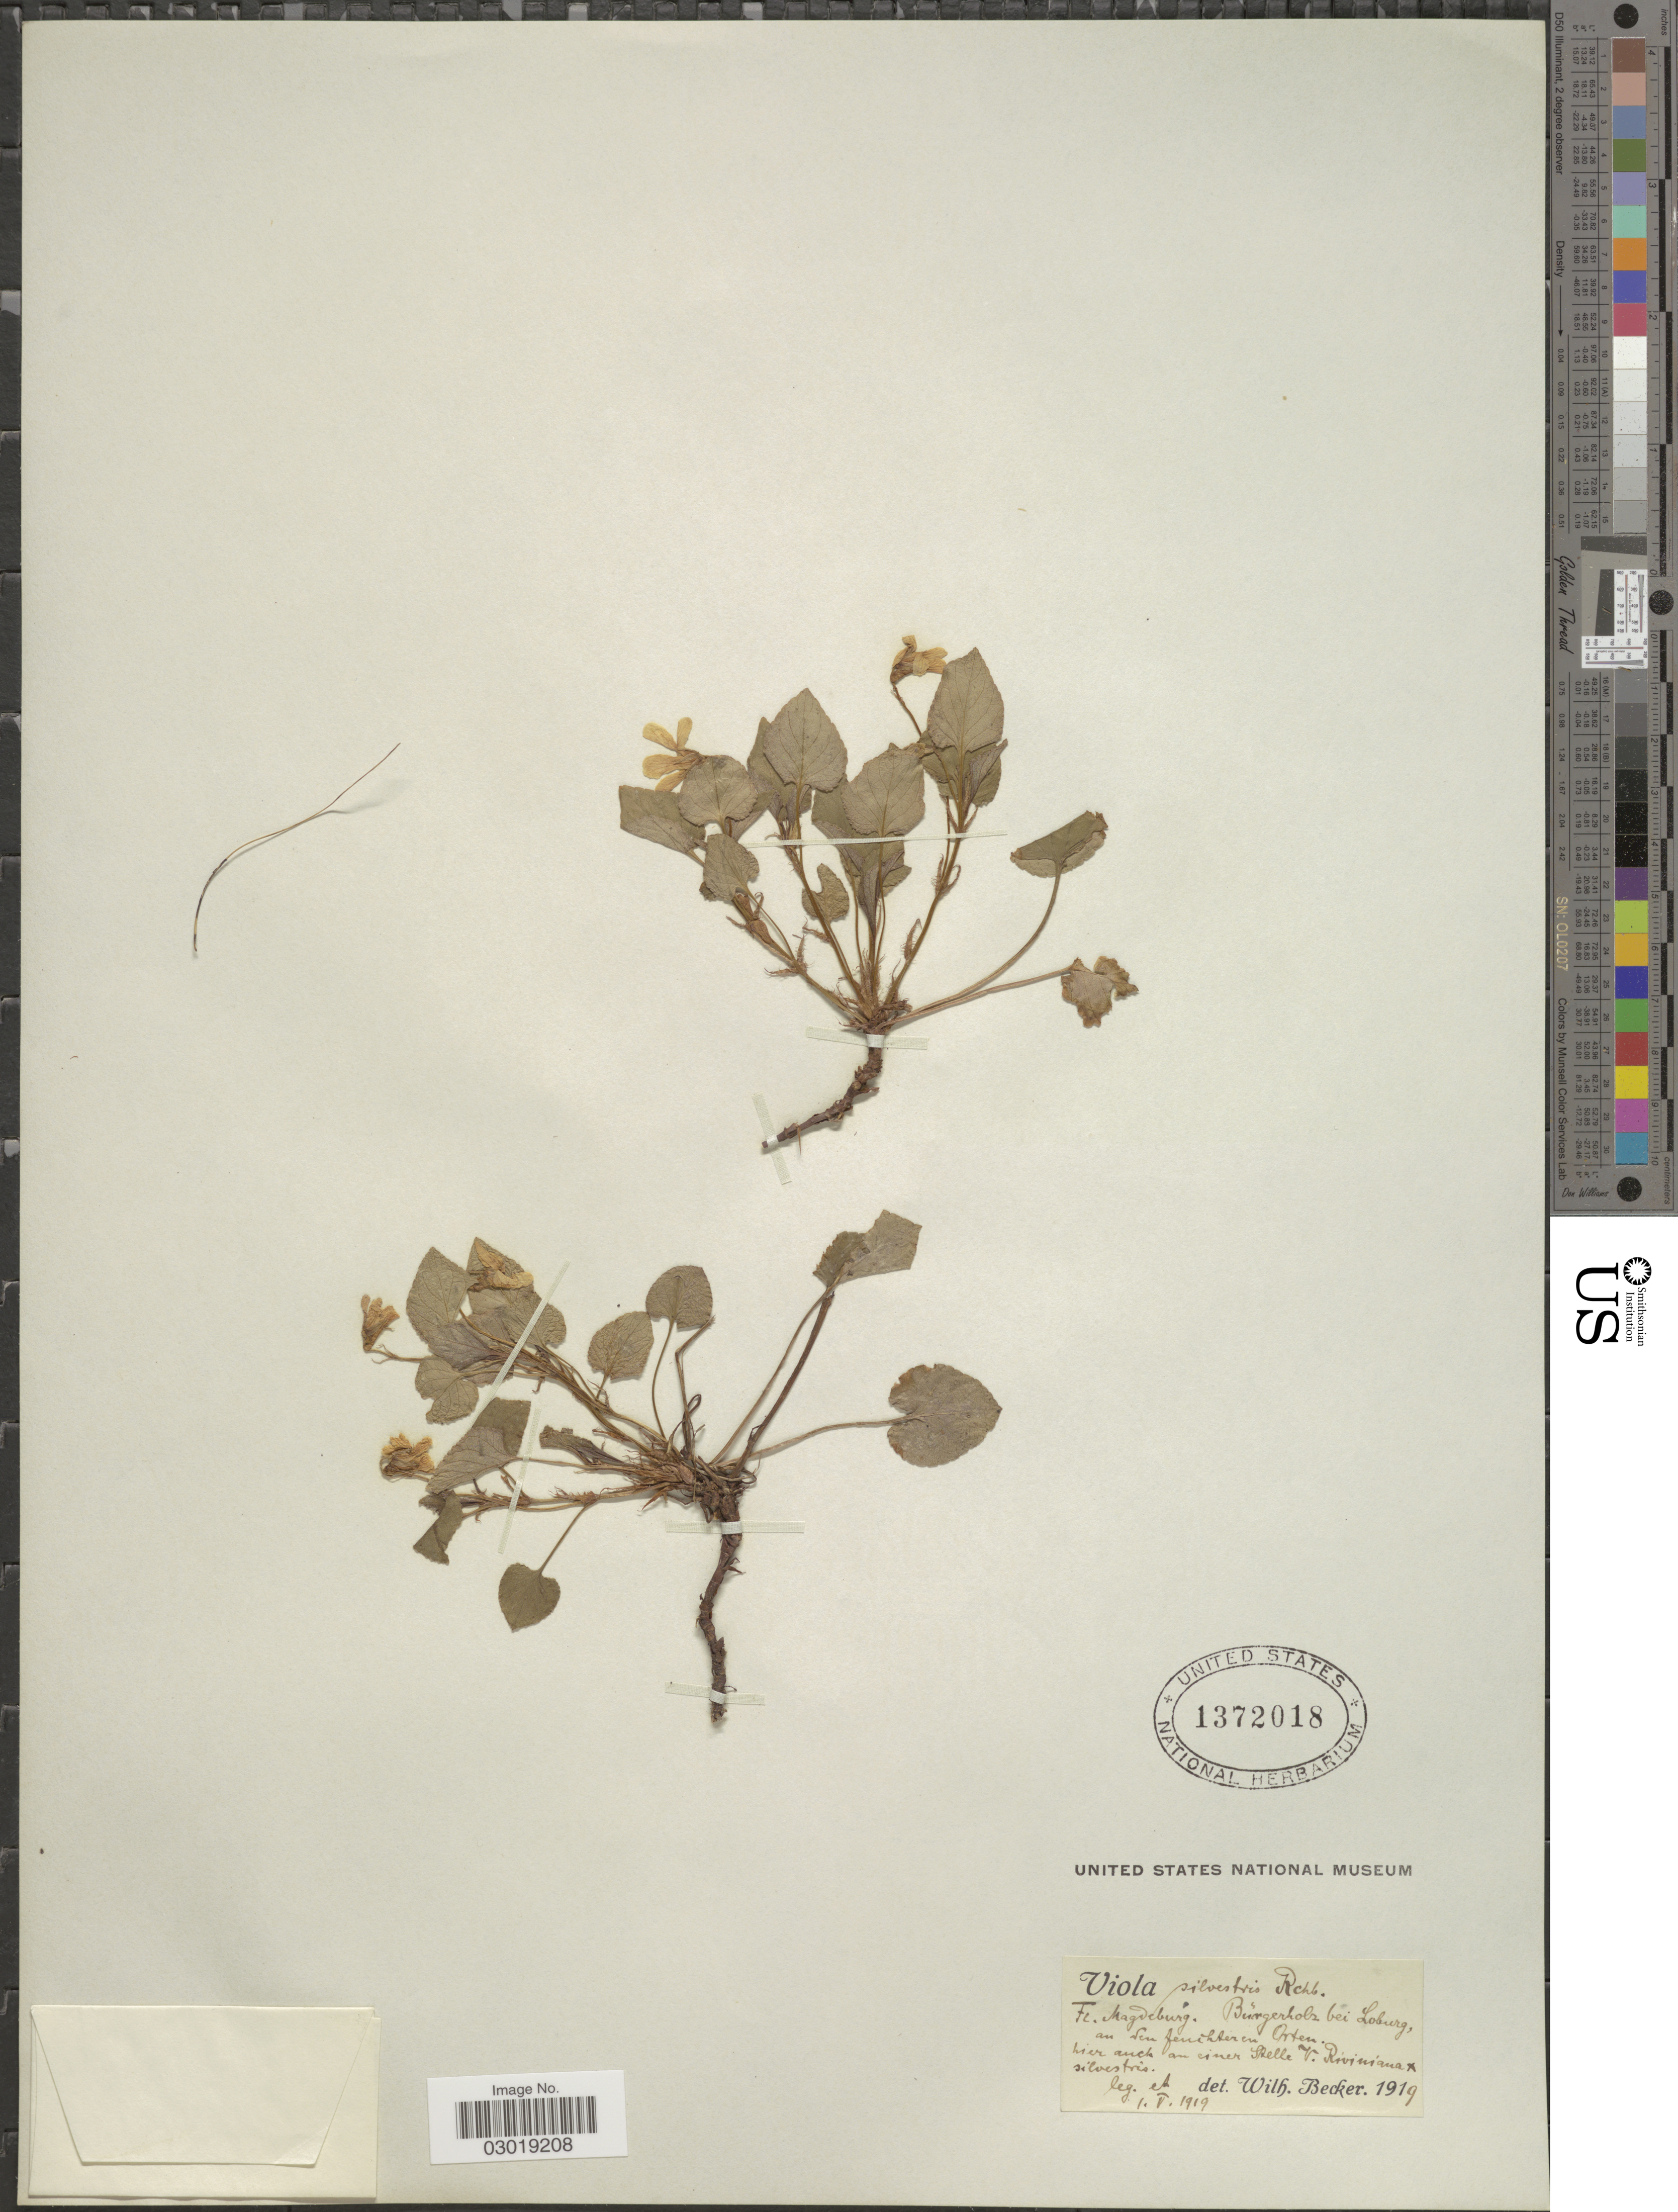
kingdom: Plantae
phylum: Tracheophyta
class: Magnoliopsida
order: Malpighiales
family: Violaceae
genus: Viola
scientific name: Viola sylvestris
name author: Lam.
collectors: W. Becker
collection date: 1919-05-01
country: Germany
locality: Burgerholz bei Loburg, an den feuchteren Orten. Hier auch au einer Stelle V. Riviniana & silvestris.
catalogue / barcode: US 1372018